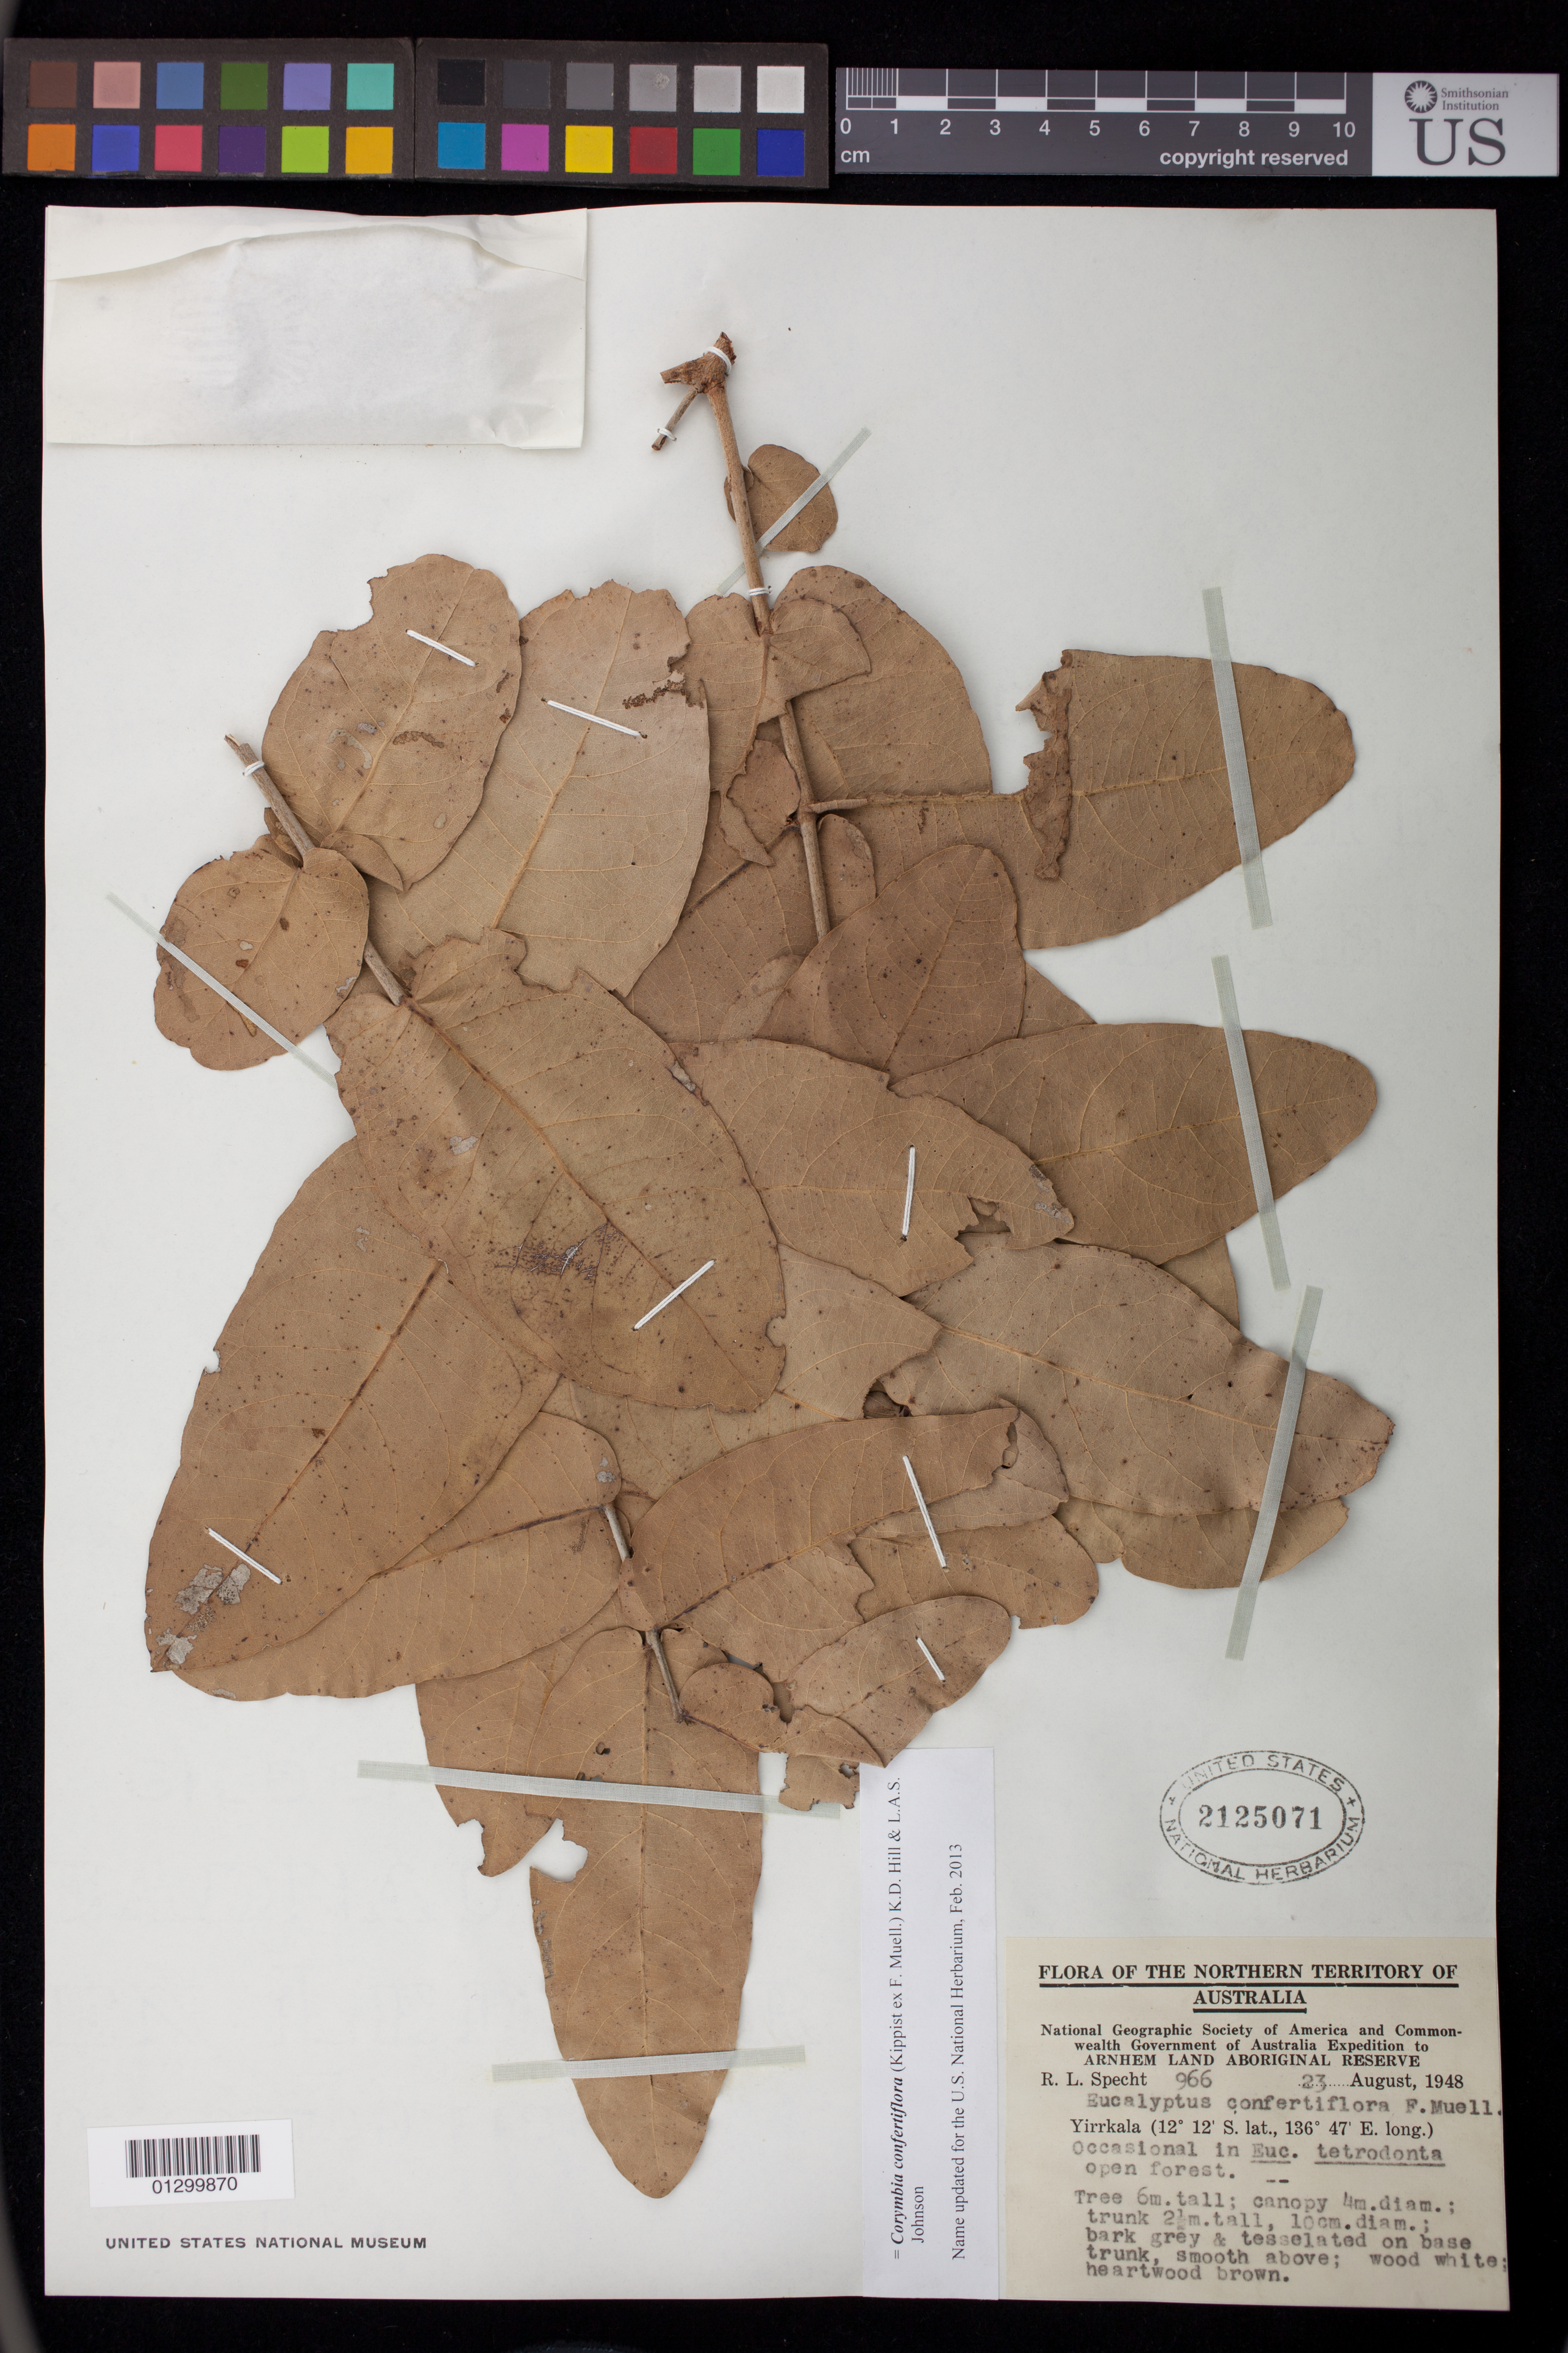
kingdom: Plantae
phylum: Tracheophyta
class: Magnoliopsida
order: Myrtales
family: Myrtaceae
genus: Corymbia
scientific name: Corymbia confertiflora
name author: (F. Muell. ex Kippist) K.D. Hill & L.A.S. Johnson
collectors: R. L. Specht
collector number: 966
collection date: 1948-08-23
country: Australia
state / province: Northern Territory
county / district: East Arnhem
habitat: Occasional in Euc. tetradonta open forest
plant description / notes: Tree 6 m. tall; canopy 4 m. diam.; trunk 2.5 m. tall, 10 cm. diam.; bark grey and tesselated on base trunk, smooth above; wood white; hearwood brown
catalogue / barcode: US 2125071